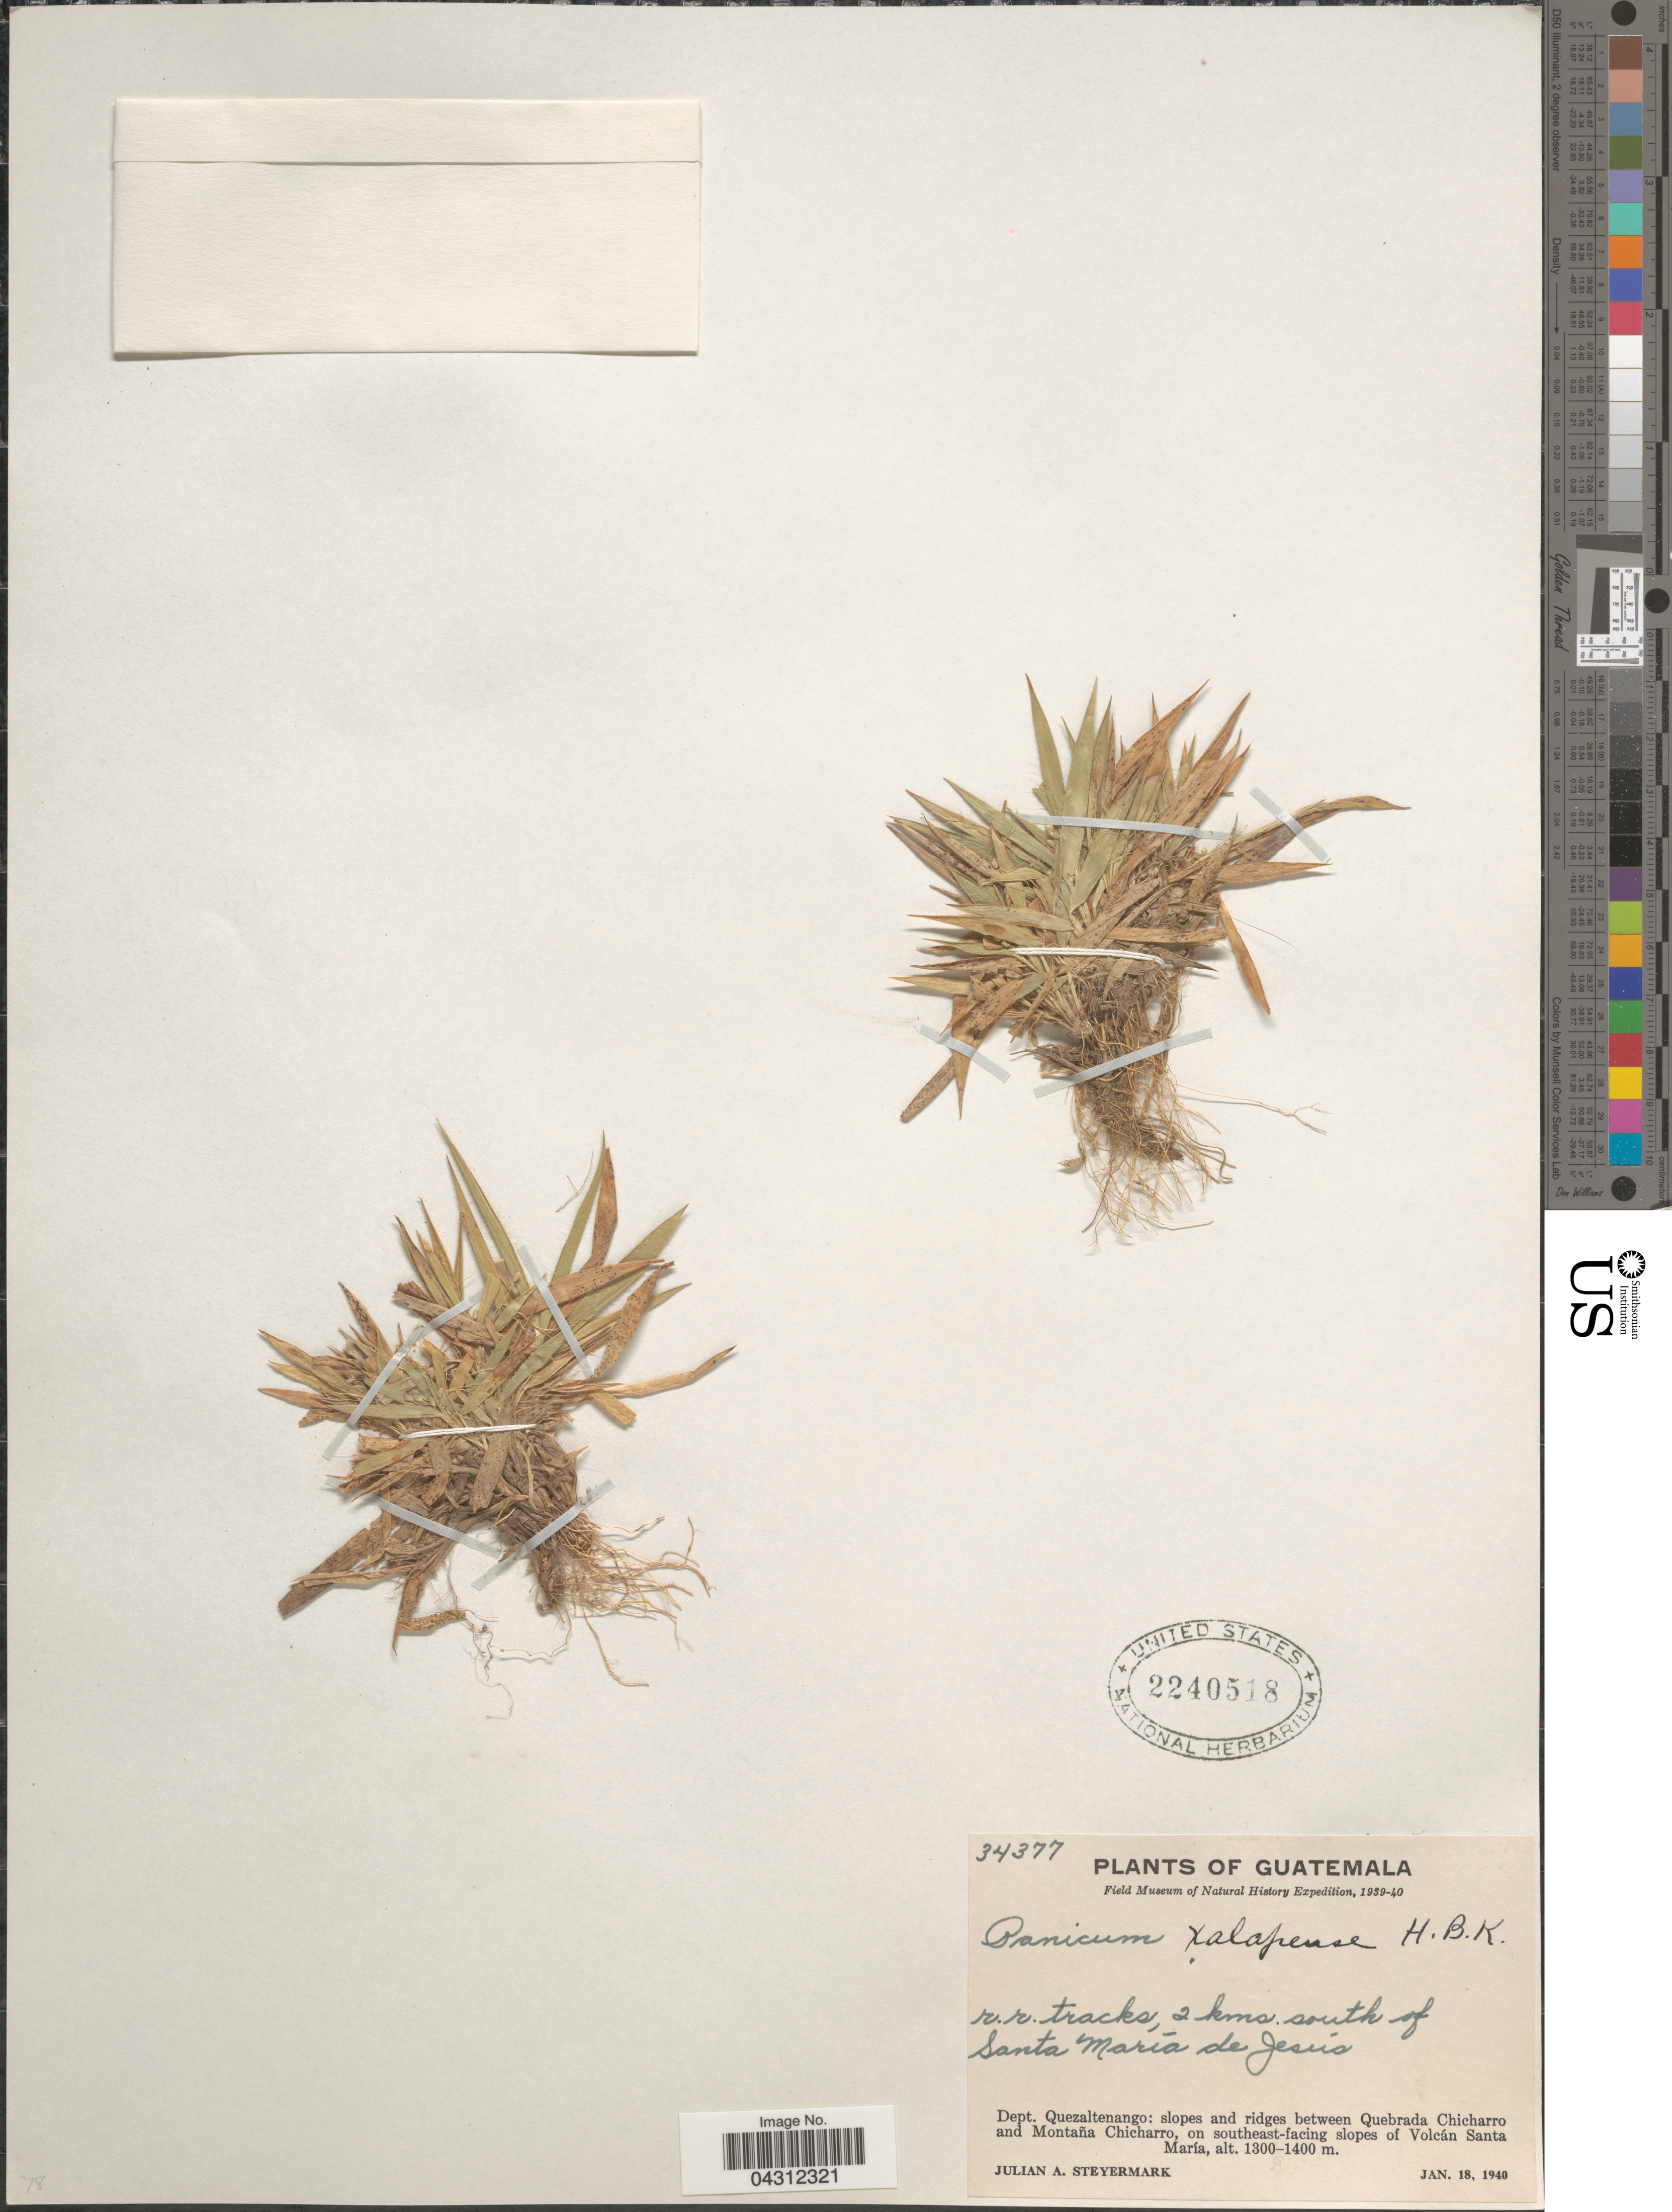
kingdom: Plantae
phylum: Tracheophyta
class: Liliopsida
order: Poales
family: Poaceae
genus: Dichanthelium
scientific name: Dichanthelium laxiflorum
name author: (Lam.) Gould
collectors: J. Steyermark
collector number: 34377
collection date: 1940-01-18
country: Guatemala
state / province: Quetzaltenango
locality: Field Museum of Natural History Expedition, 1939-40. R.r. tracks, 2 kms. south of Santa María de Jesús. Dept. Quezaltenango: slopes and ridges between Quebrada Chicharro and Montaña Chicharro, on southeast-facing slopes of Volcán Santa María.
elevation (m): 1300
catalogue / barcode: US 2240518